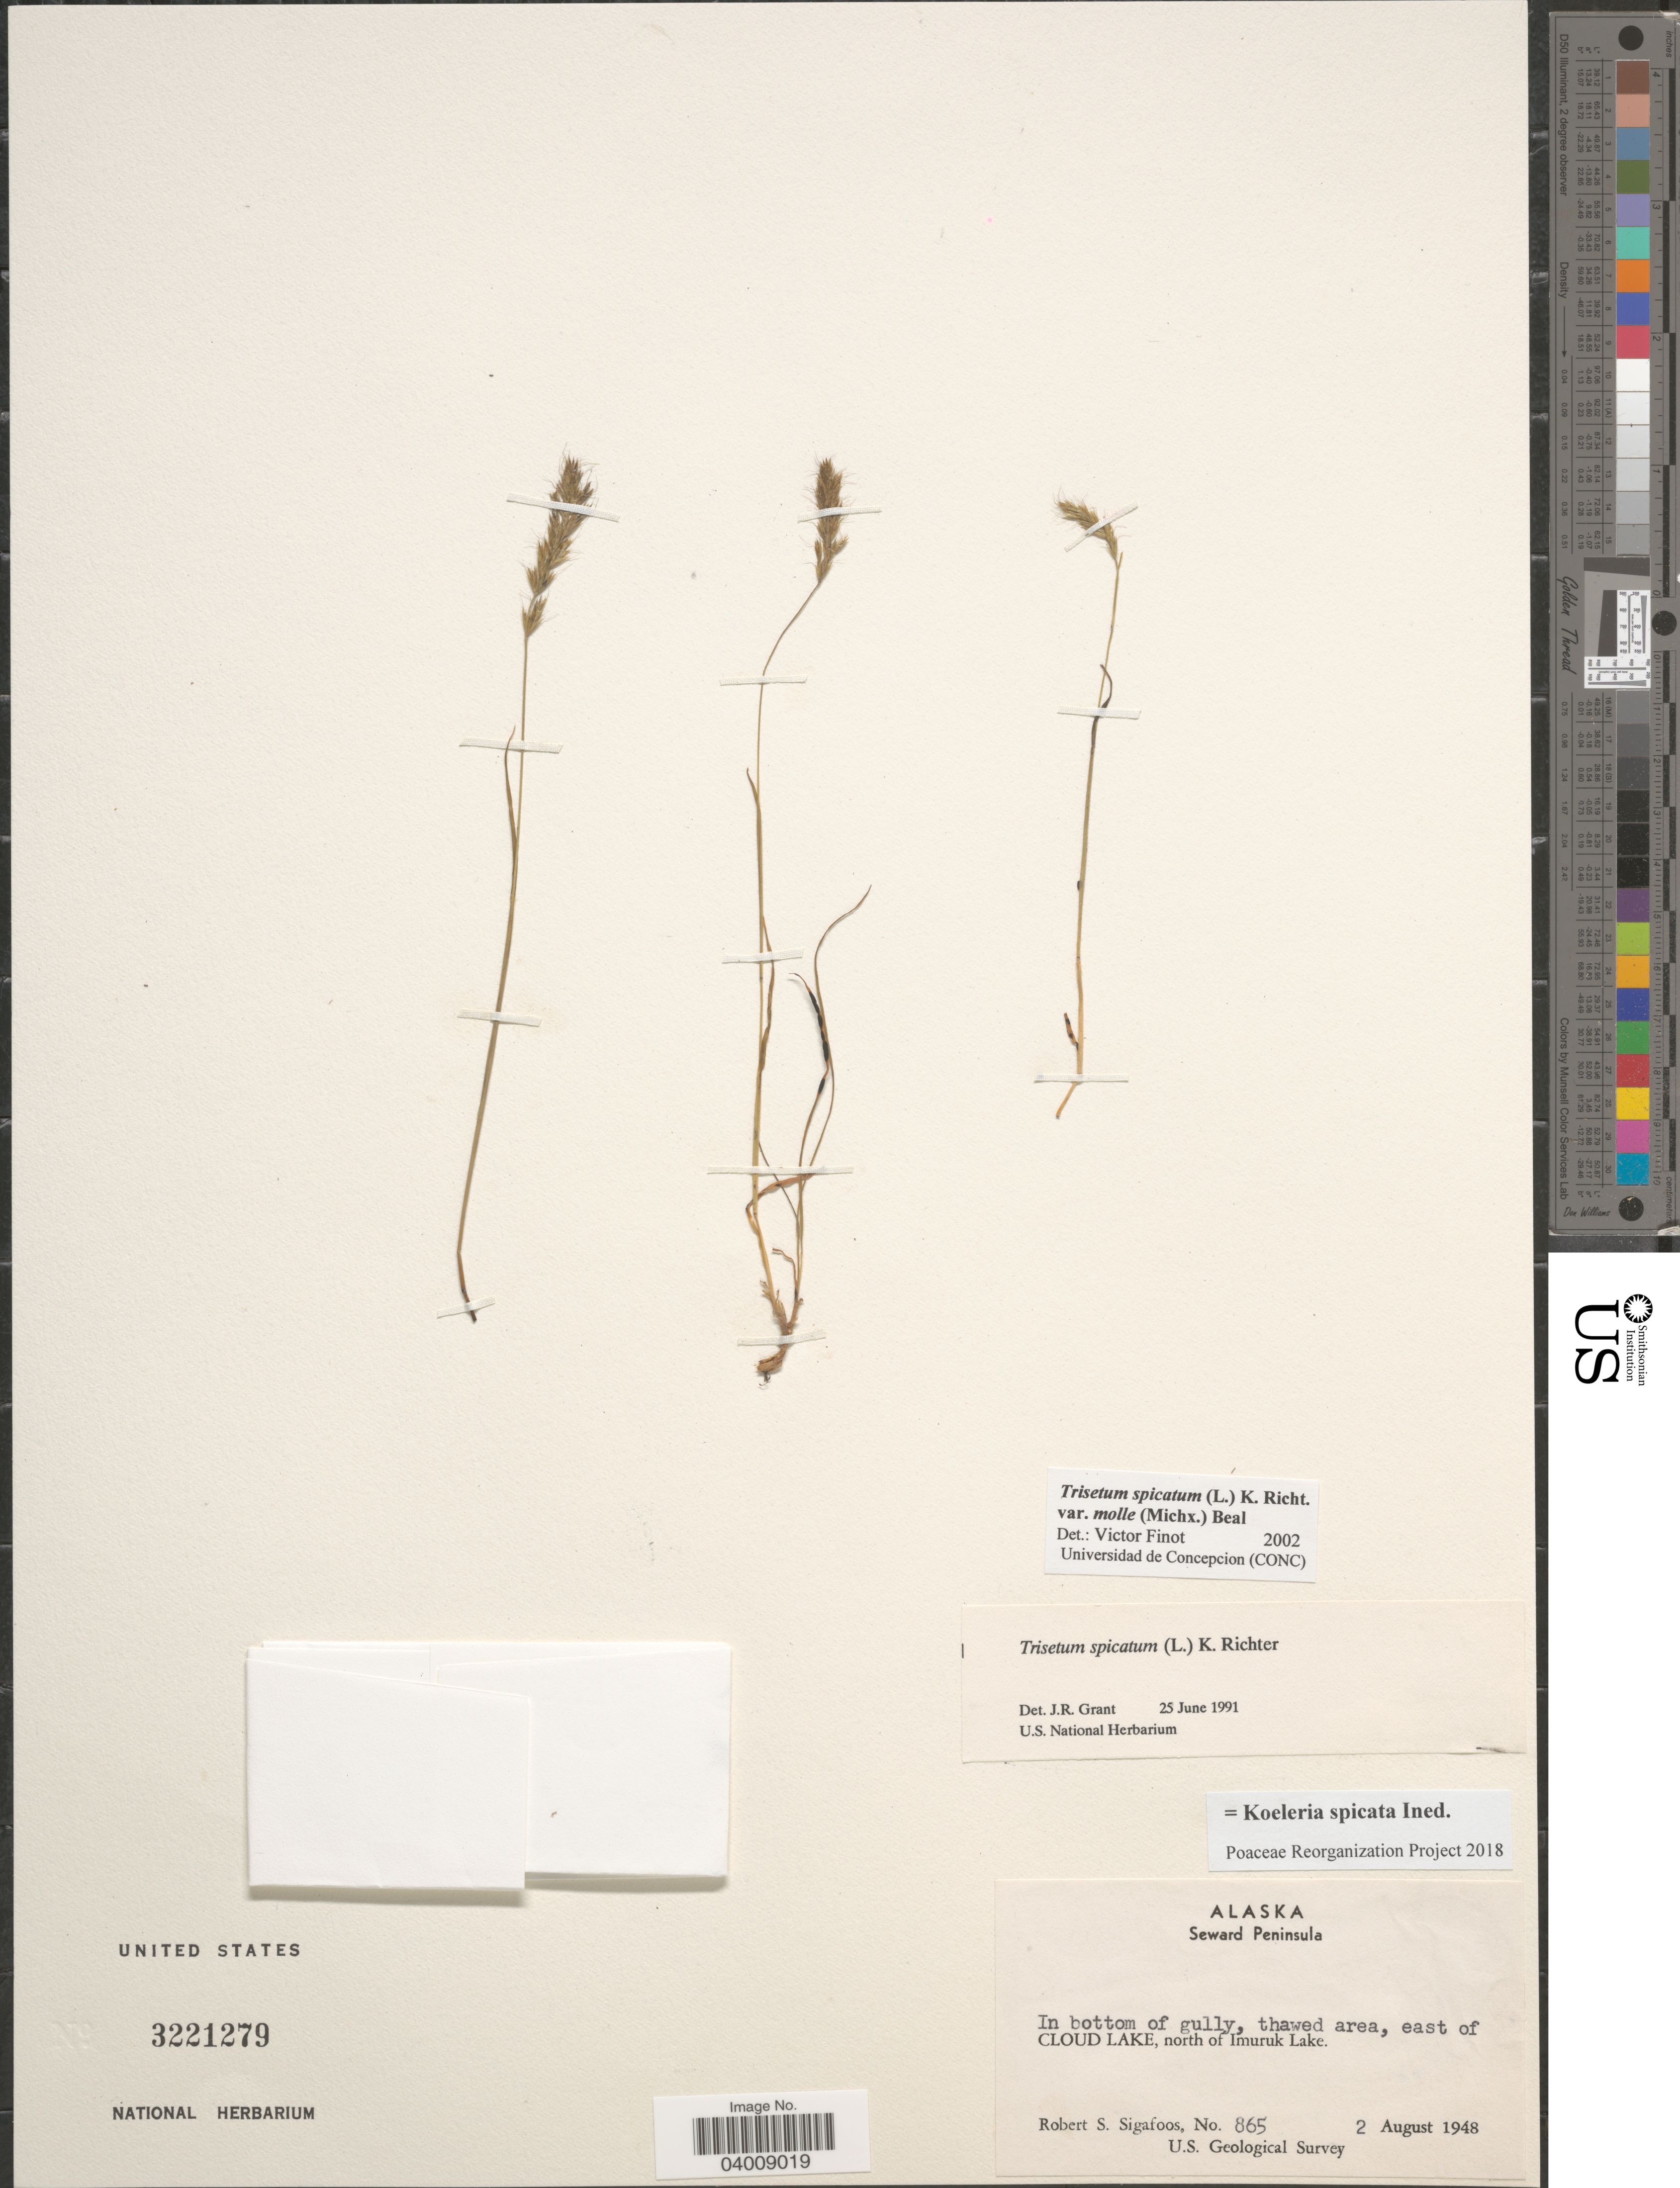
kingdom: Plantae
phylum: Tracheophyta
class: Liliopsida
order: Poales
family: Poaceae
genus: Koeleria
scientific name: Koeleria spicata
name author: (L.) Barberá et al.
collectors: R. Sigafoos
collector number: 865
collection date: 1948-08-02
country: United States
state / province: Alaska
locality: Seward Peninsula. In bottom of gully, thawed area, east of Cloud Lake, north of Imuruk Lake.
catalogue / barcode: US 3221279